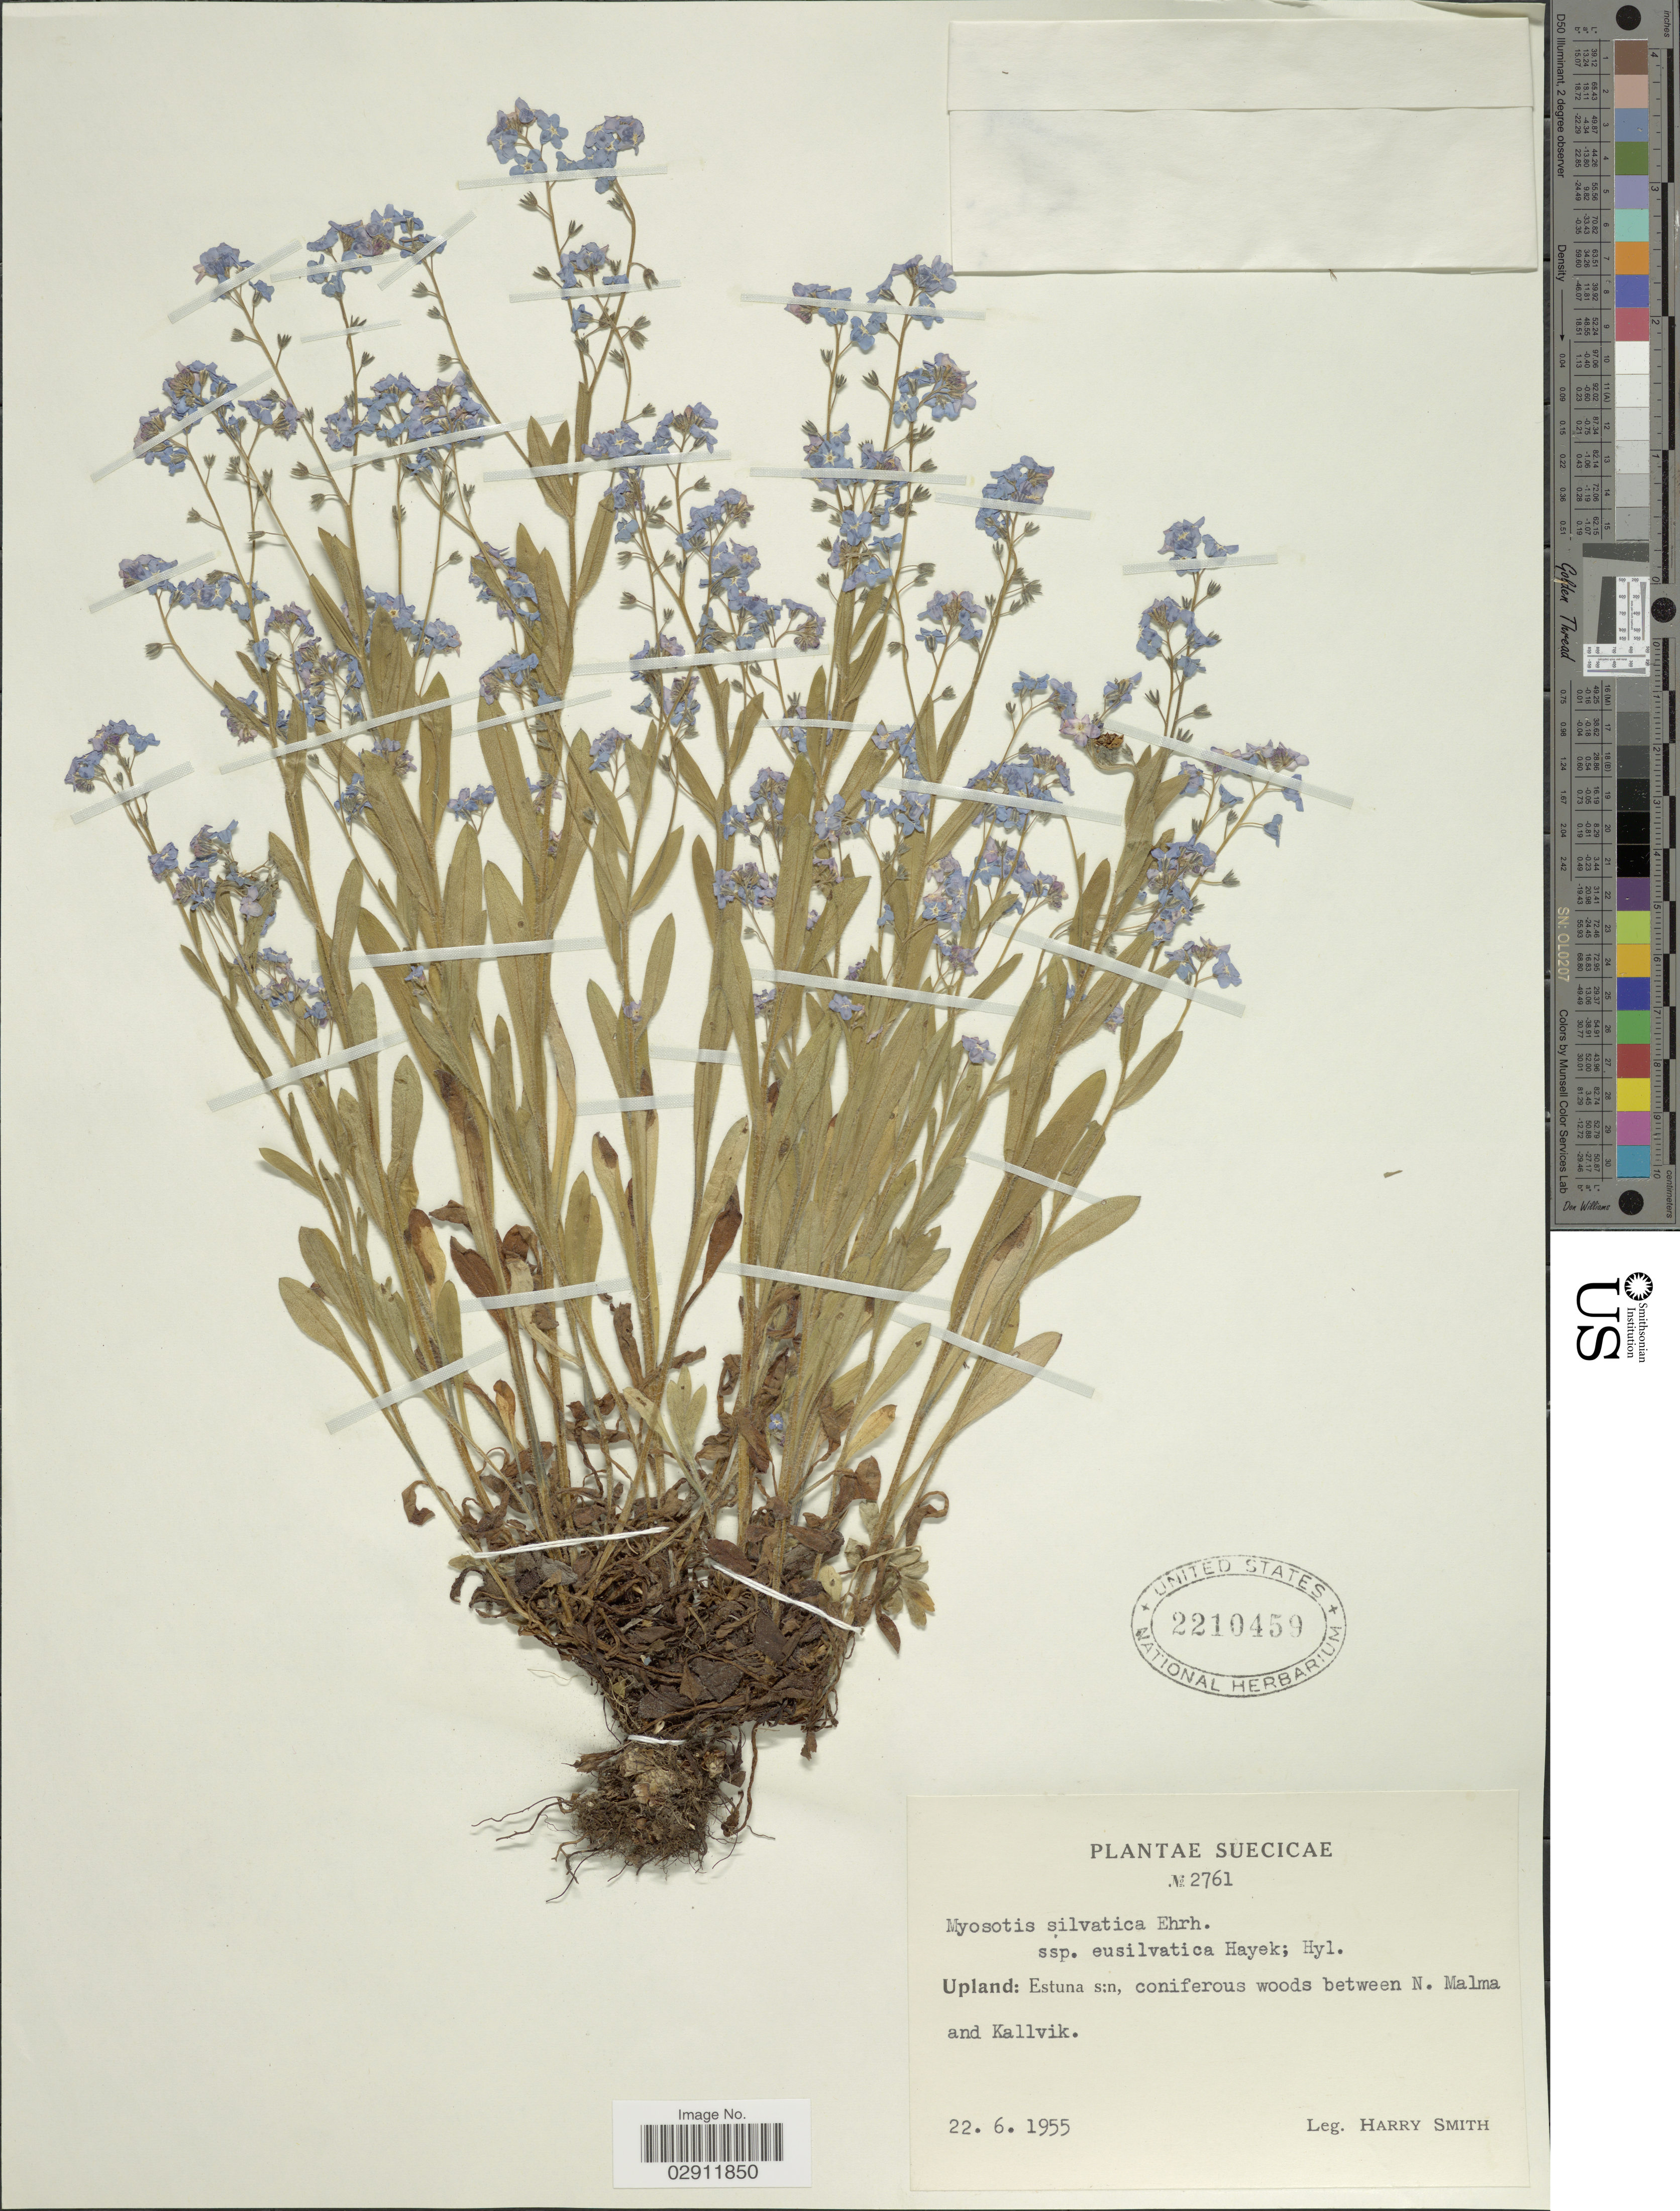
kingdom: Plantae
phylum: Tracheophyta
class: Magnoliopsida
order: Boraginales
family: Boraginaceae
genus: Myosotis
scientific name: Myosotis sylvatica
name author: Ehrh. ex Hoffm.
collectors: H. Smith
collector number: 2761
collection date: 1955-06-22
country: Sweden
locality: Suecicae. Upland: Estuna s:n, coniferous woods between N. Malma and Kallvik.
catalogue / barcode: US 2210459